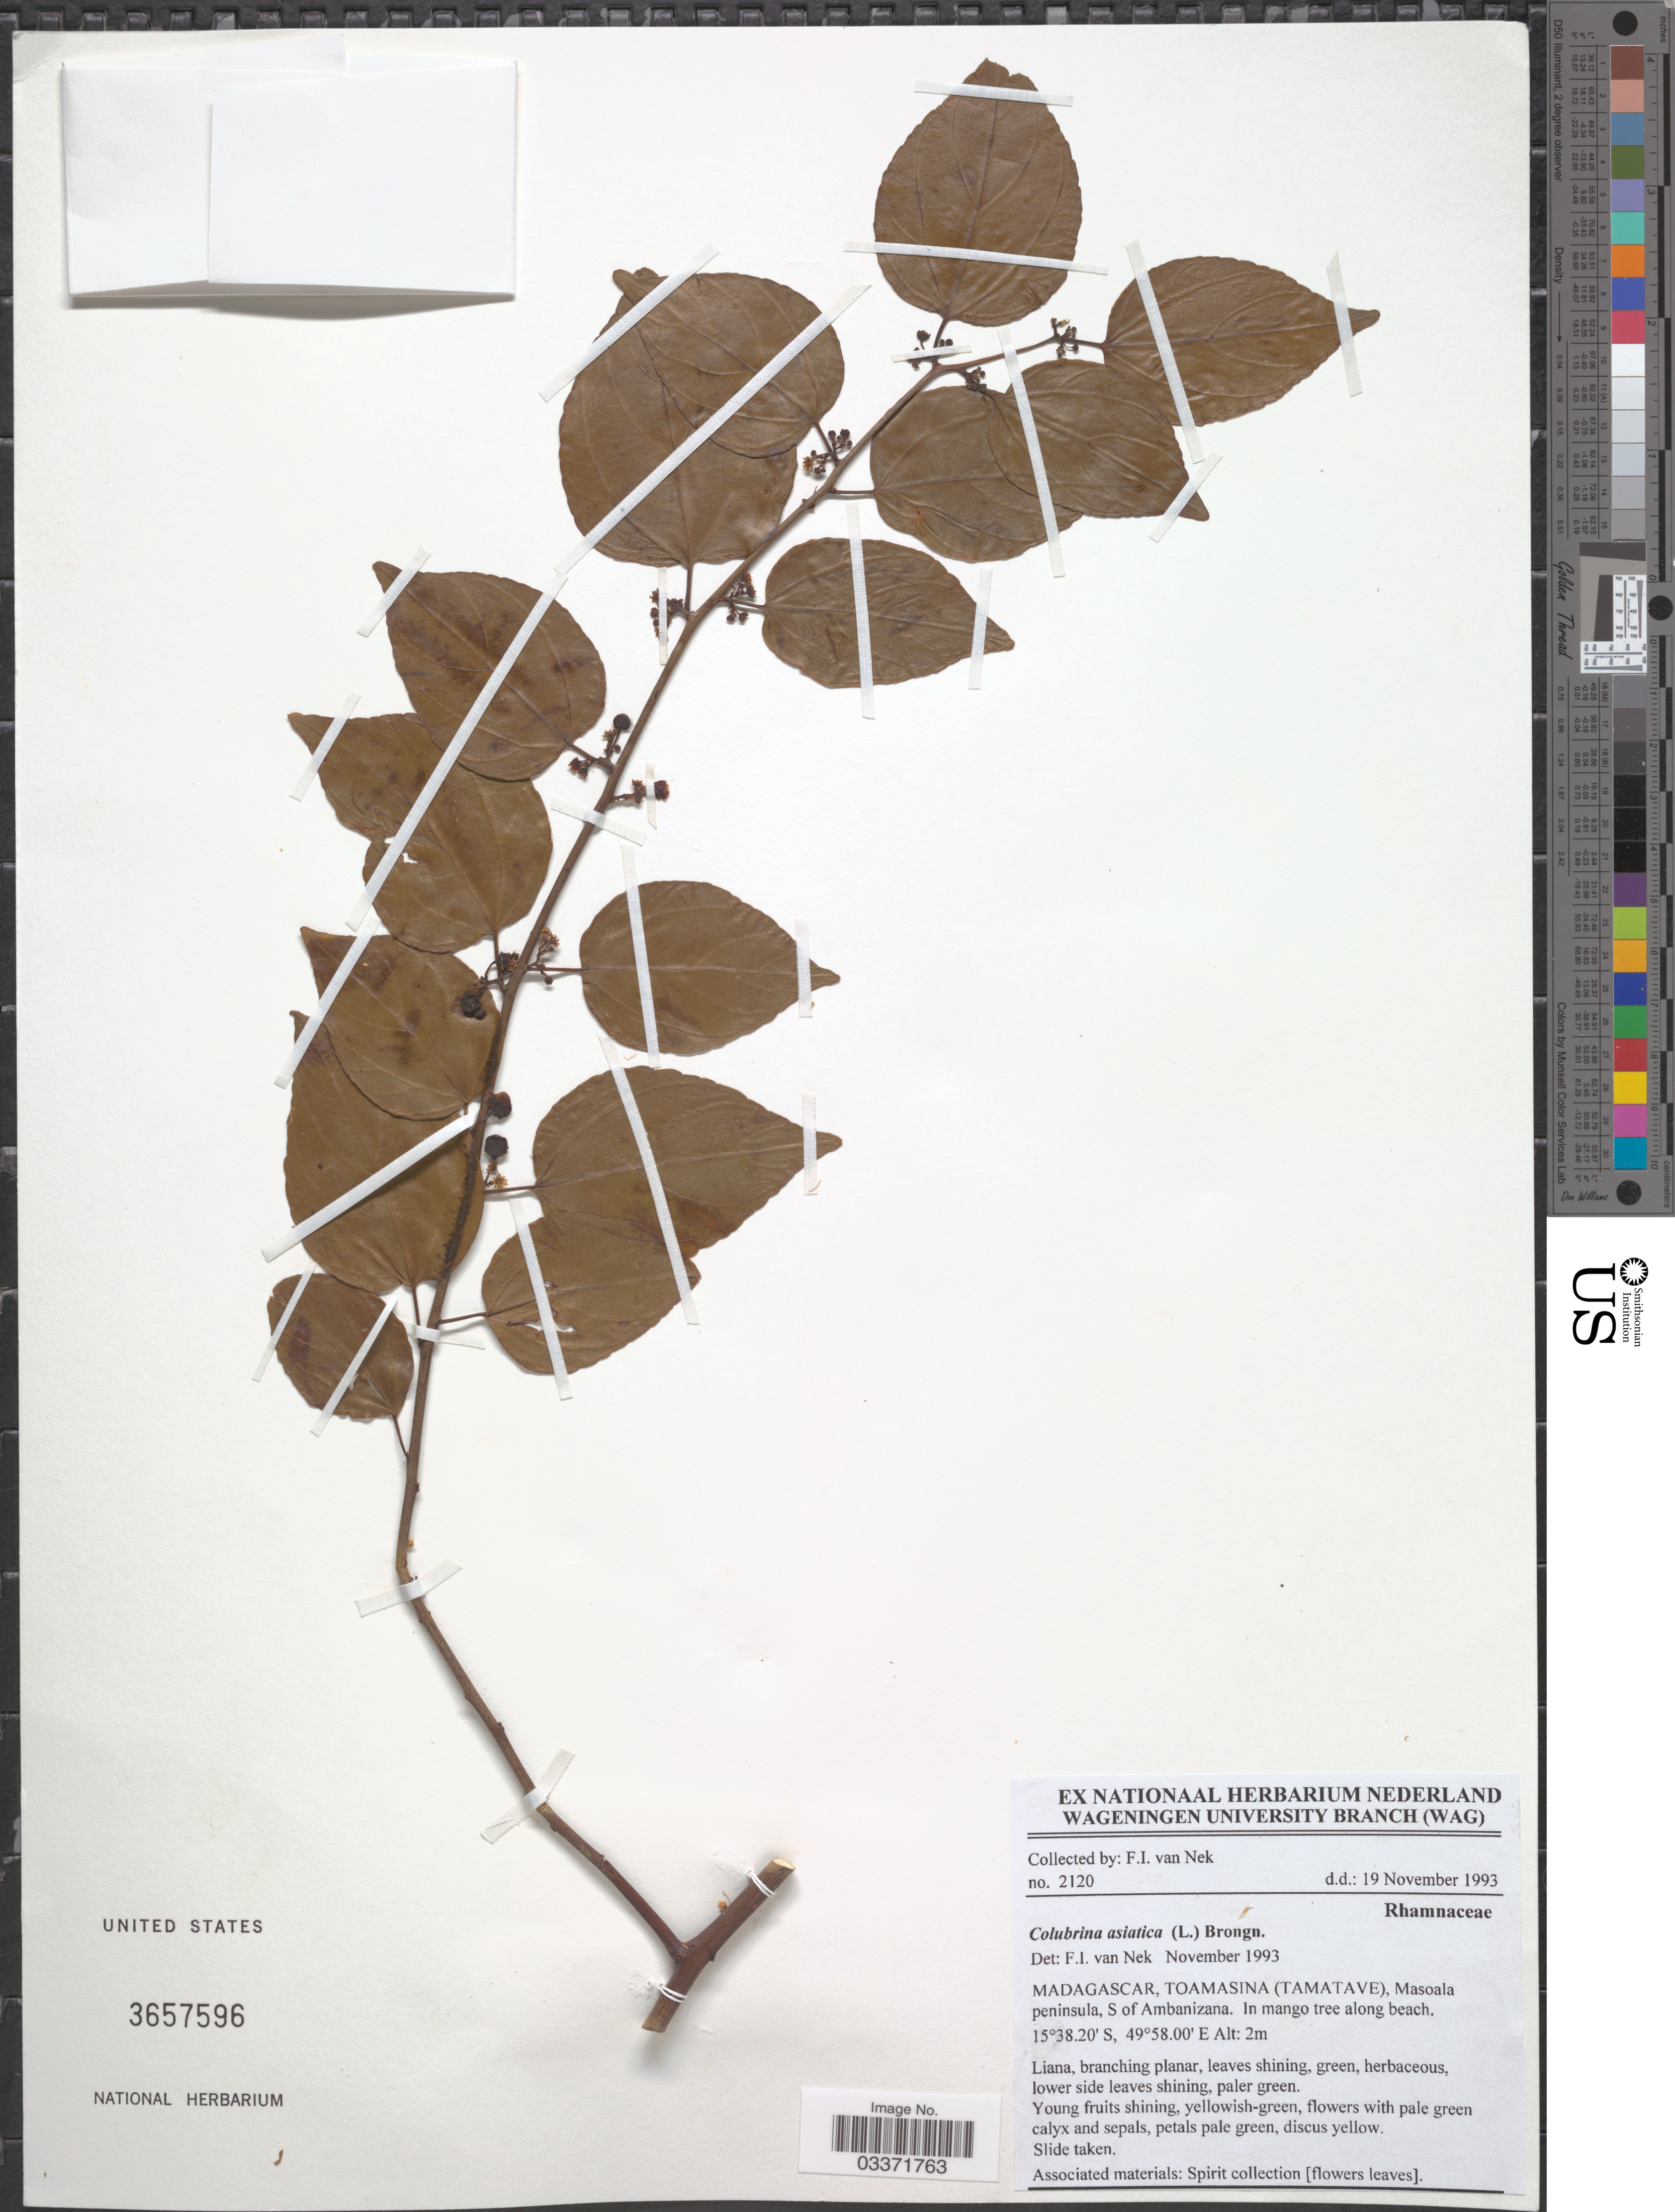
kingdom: Plantae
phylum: Tracheophyta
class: Magnoliopsida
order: Rosales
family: Rhamnaceae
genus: Colubrina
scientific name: Colubrina asiatica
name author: (L.) Brongn.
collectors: F. van Nek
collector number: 2120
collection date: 1993-11-19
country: Madagascar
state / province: Analanjirofo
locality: (Tamatave), Masoala peninsula, S of Ambanizana.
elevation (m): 2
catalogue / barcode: US 3657596